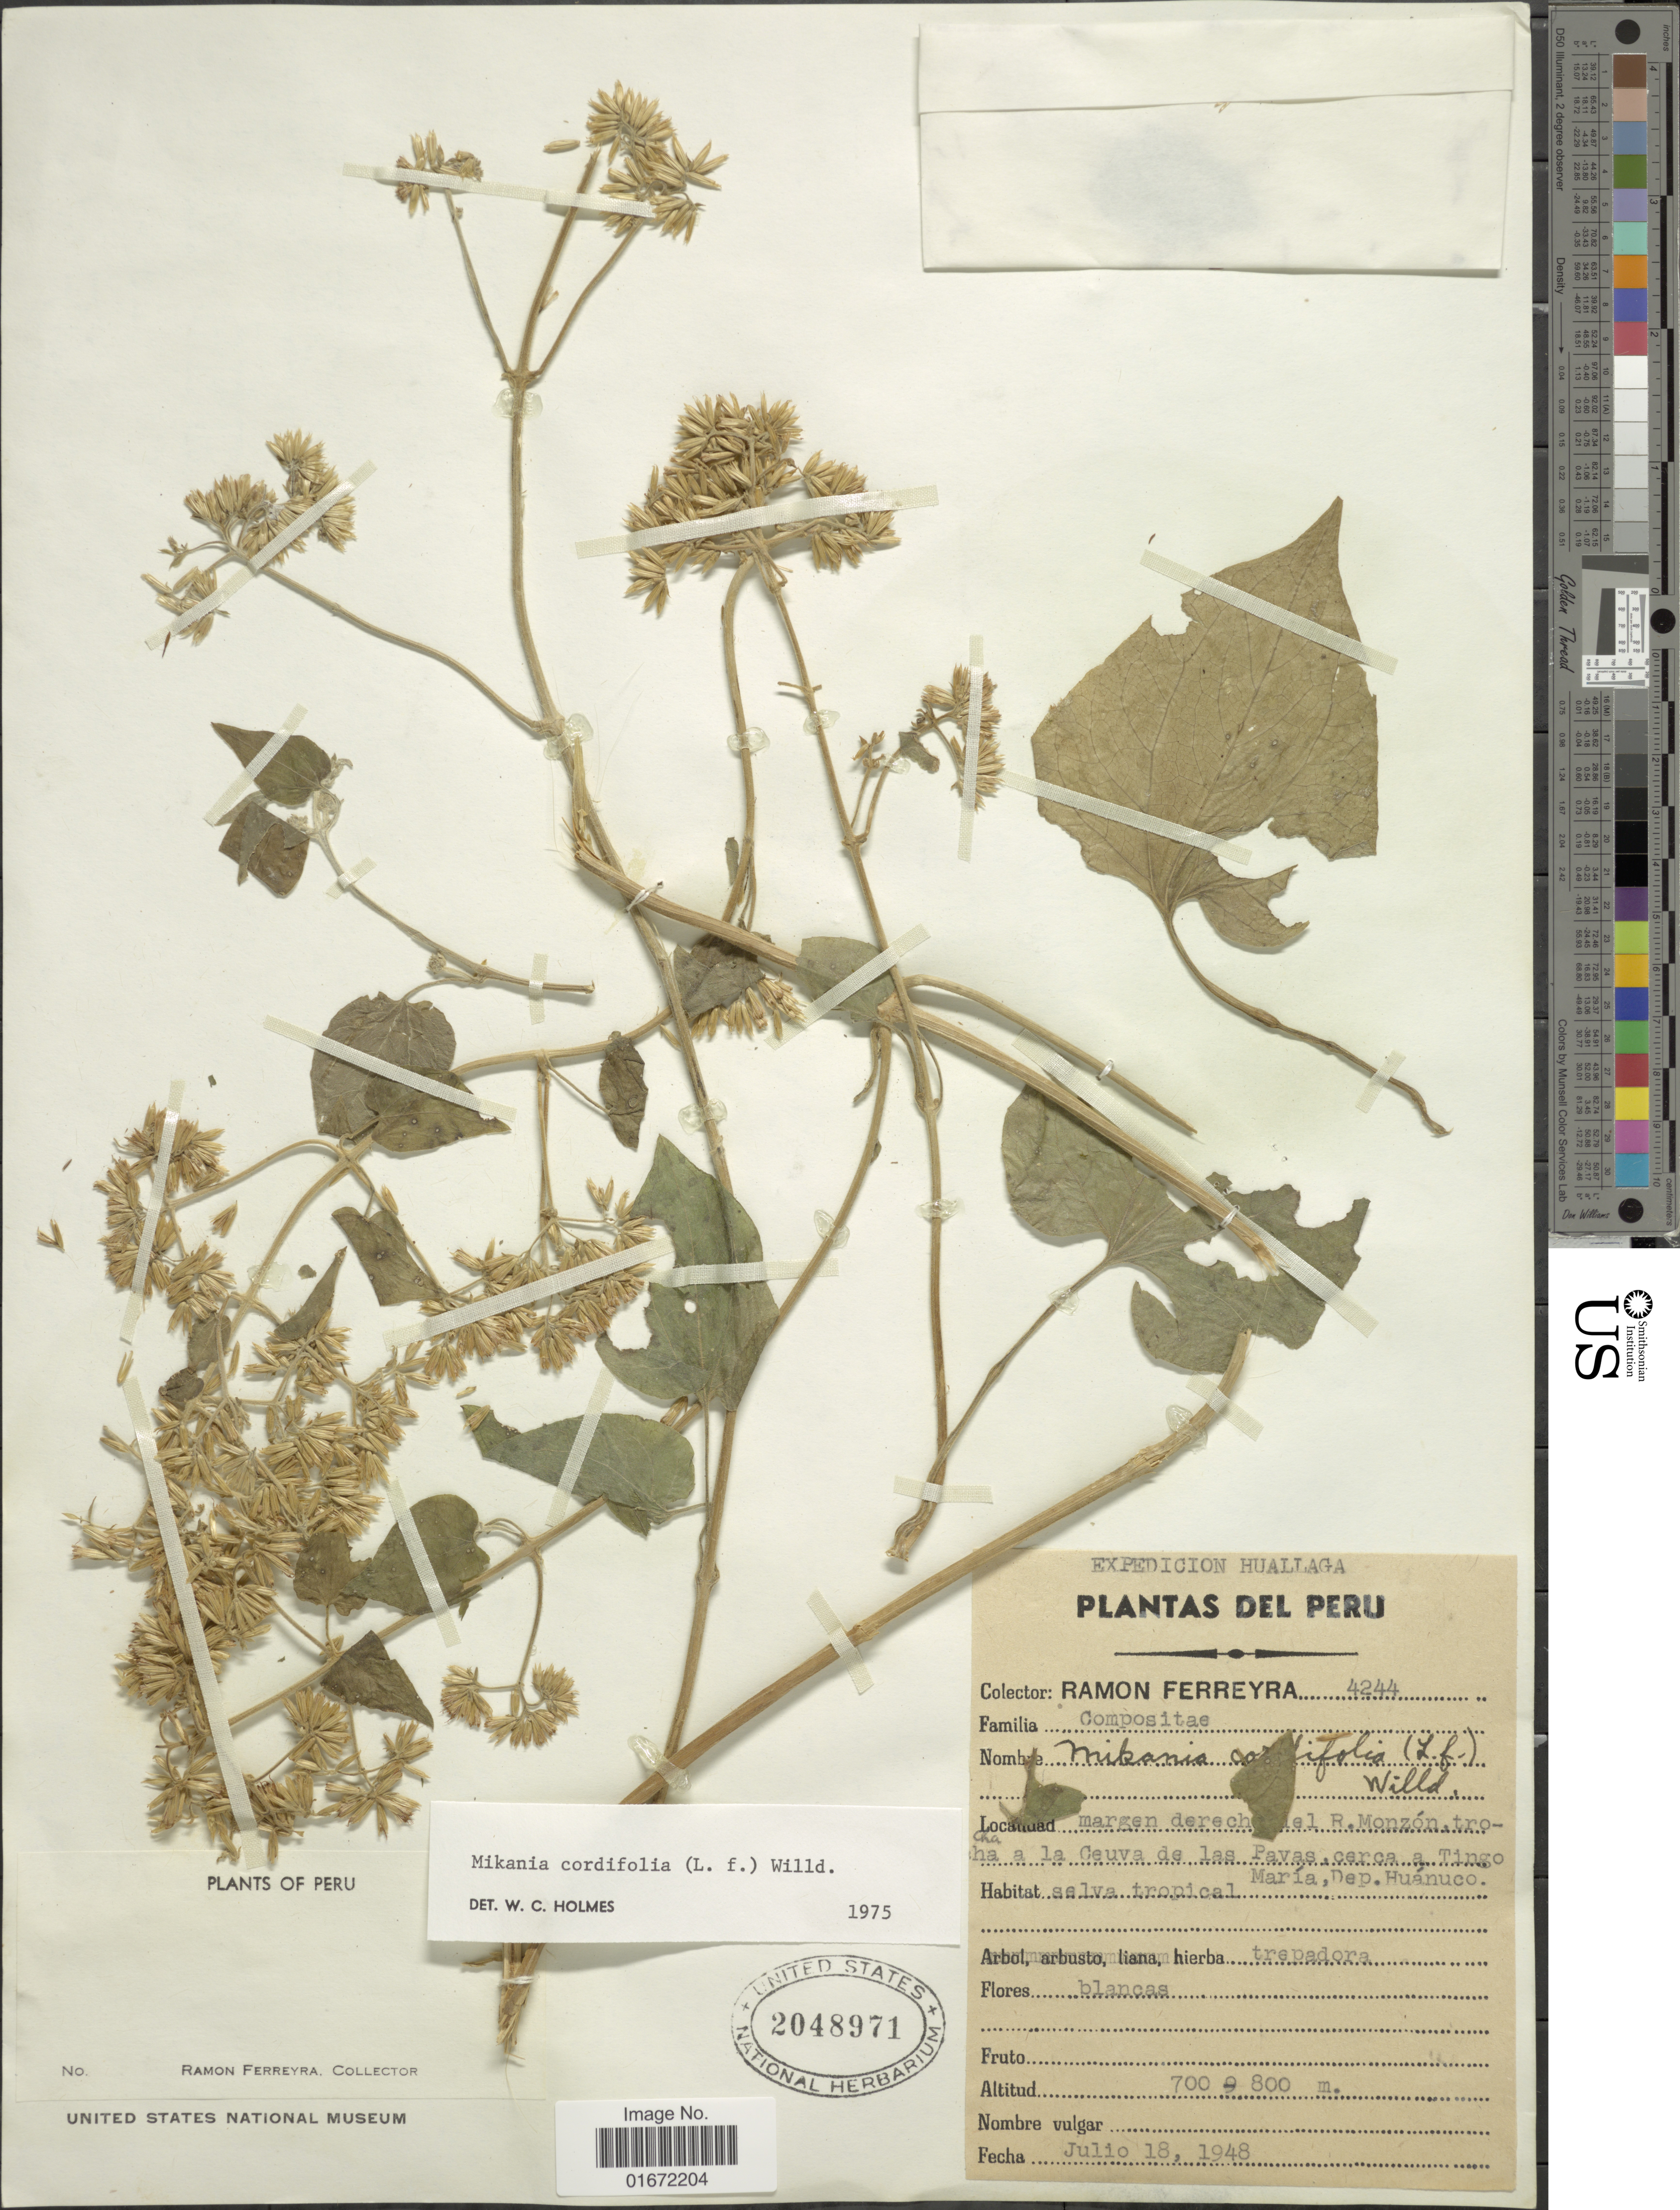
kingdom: Plantae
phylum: Tracheophyta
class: Magnoliopsida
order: Asterales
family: Asteraceae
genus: Mikania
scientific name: Mikania cordifolia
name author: Kunth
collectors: R. A. Ferreyra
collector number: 4244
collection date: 1948-07-18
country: Peru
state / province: Huánuco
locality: Margen derecha del R. Monzón, trocha a la Ceuva de las Pavas, cerca a Tingo María, Dep. Huánuco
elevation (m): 700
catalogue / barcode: US 2048971